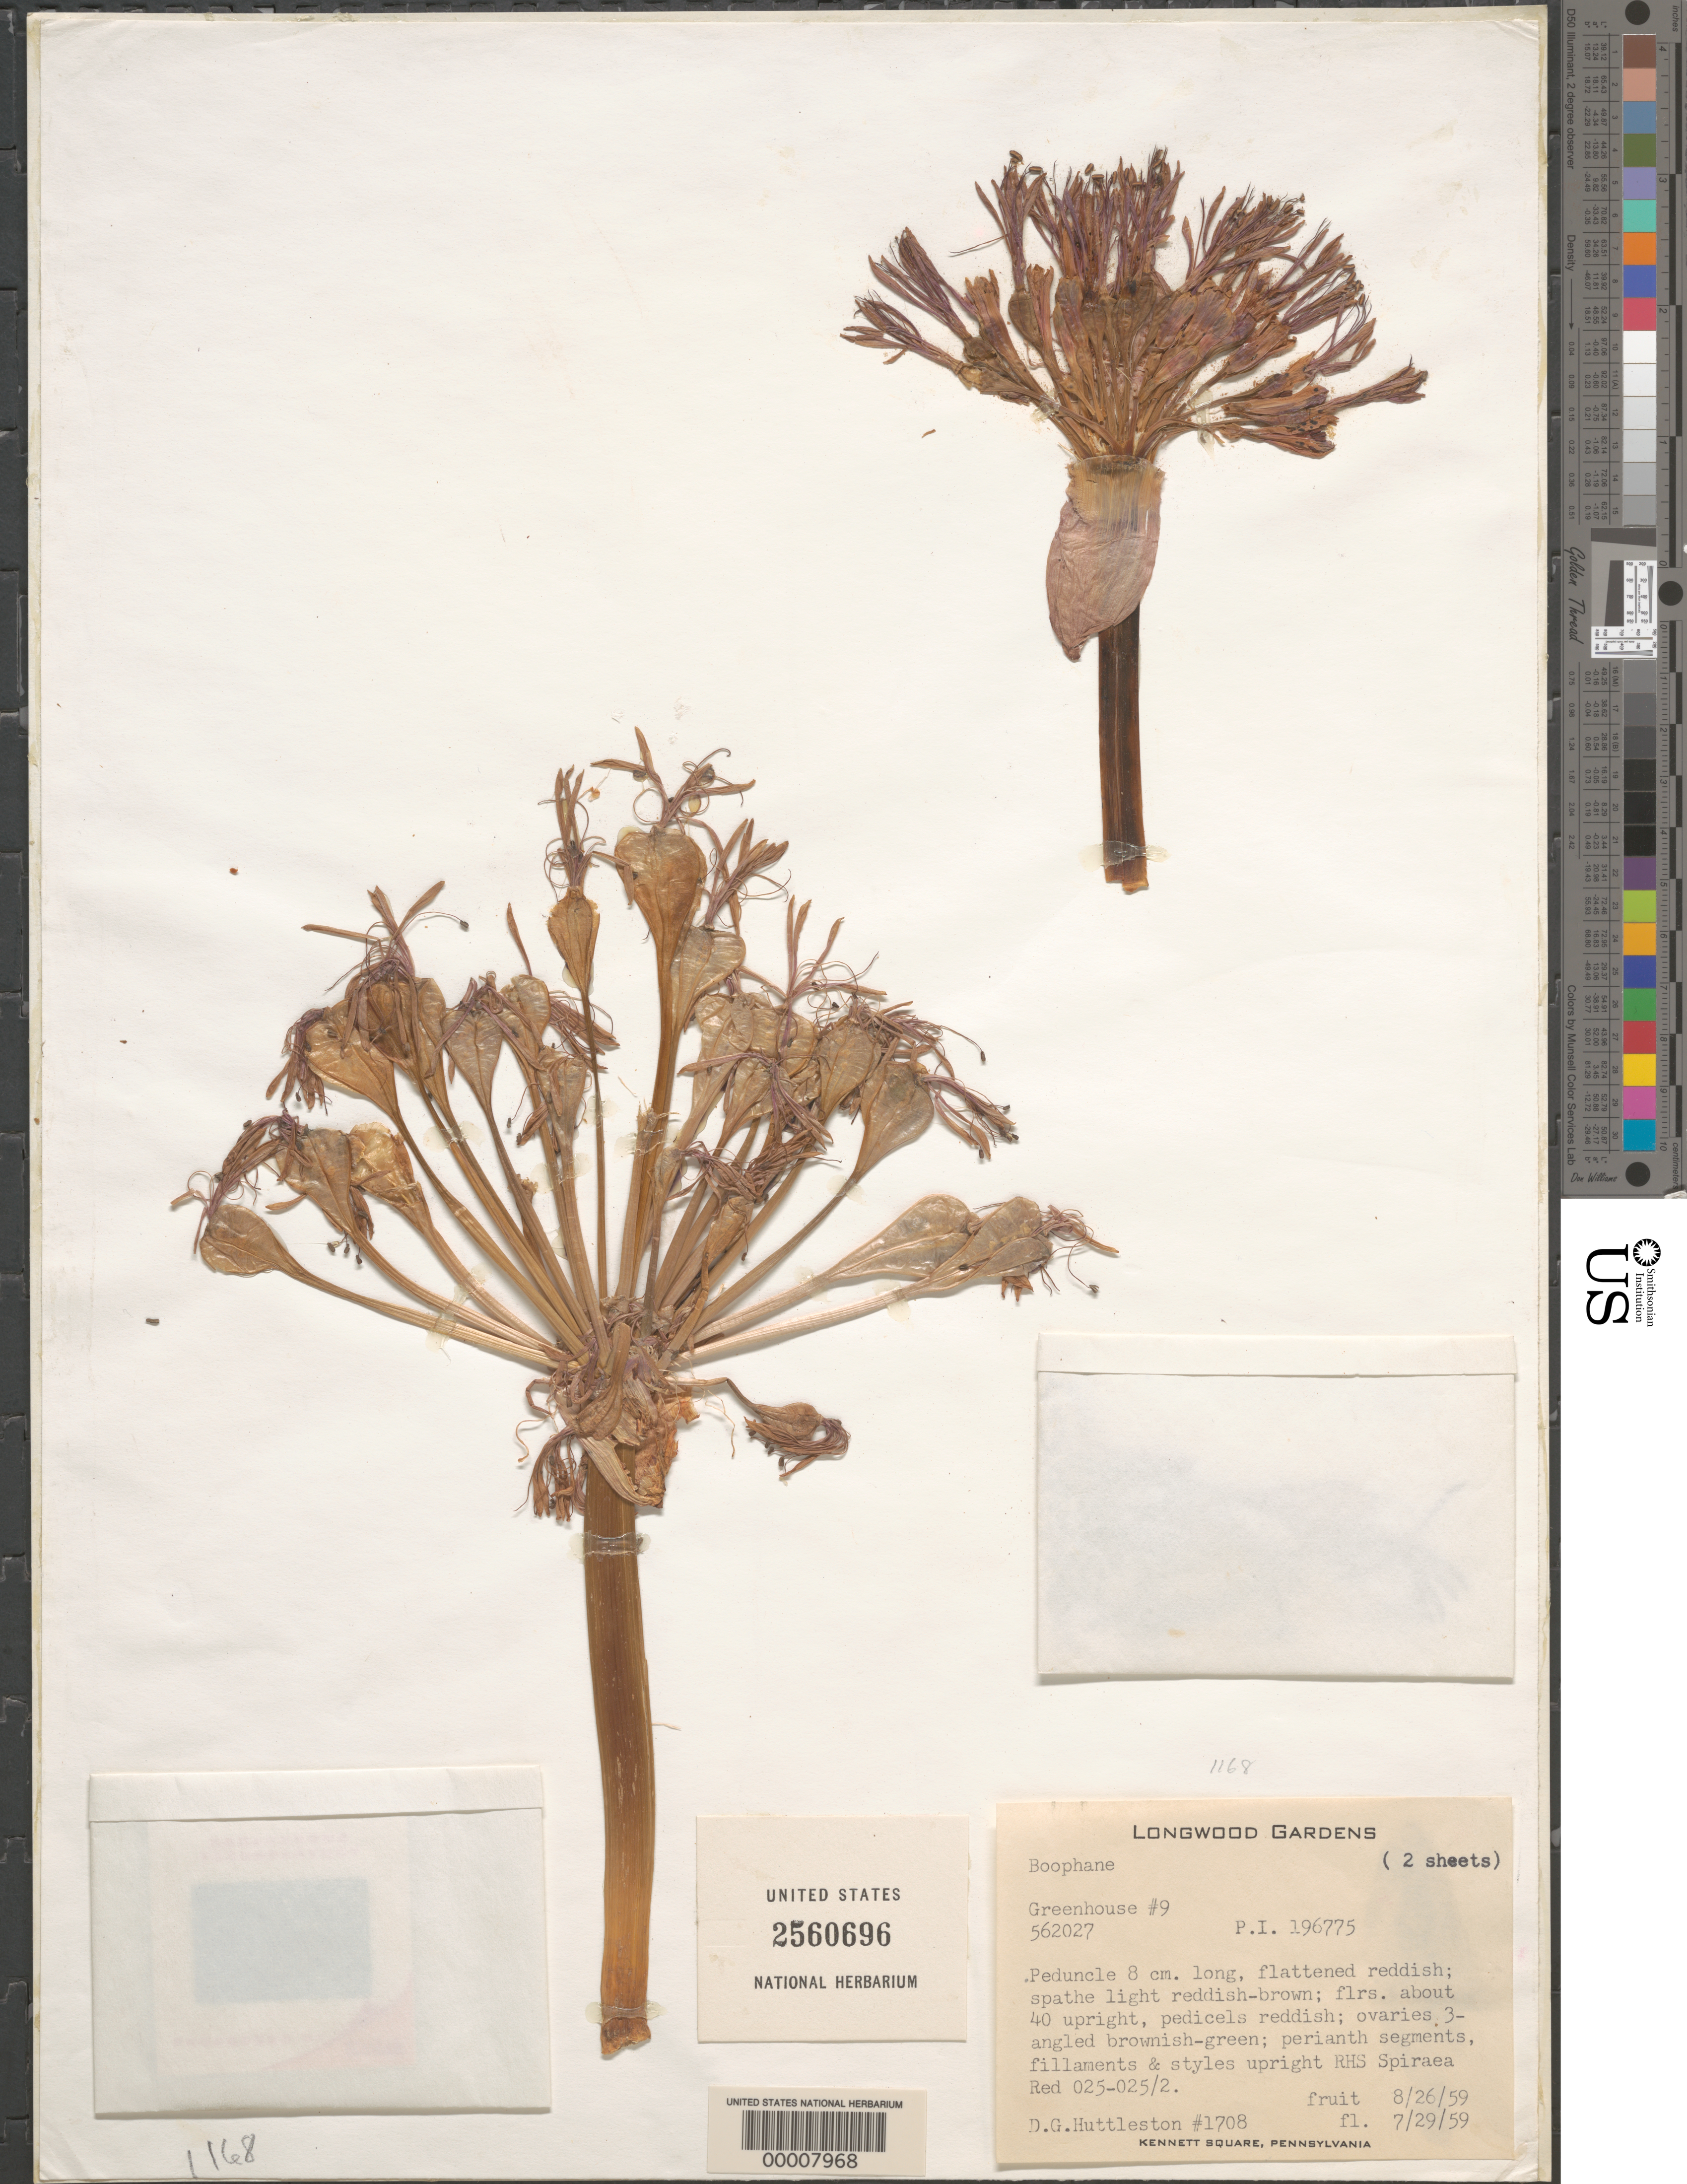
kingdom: Plantae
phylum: Tracheophyta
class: Liliopsida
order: Asparagales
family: Amaryllidaceae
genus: Boophone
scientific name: Boophone sp.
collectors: D. G. Huttleston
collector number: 1708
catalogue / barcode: US 2560696